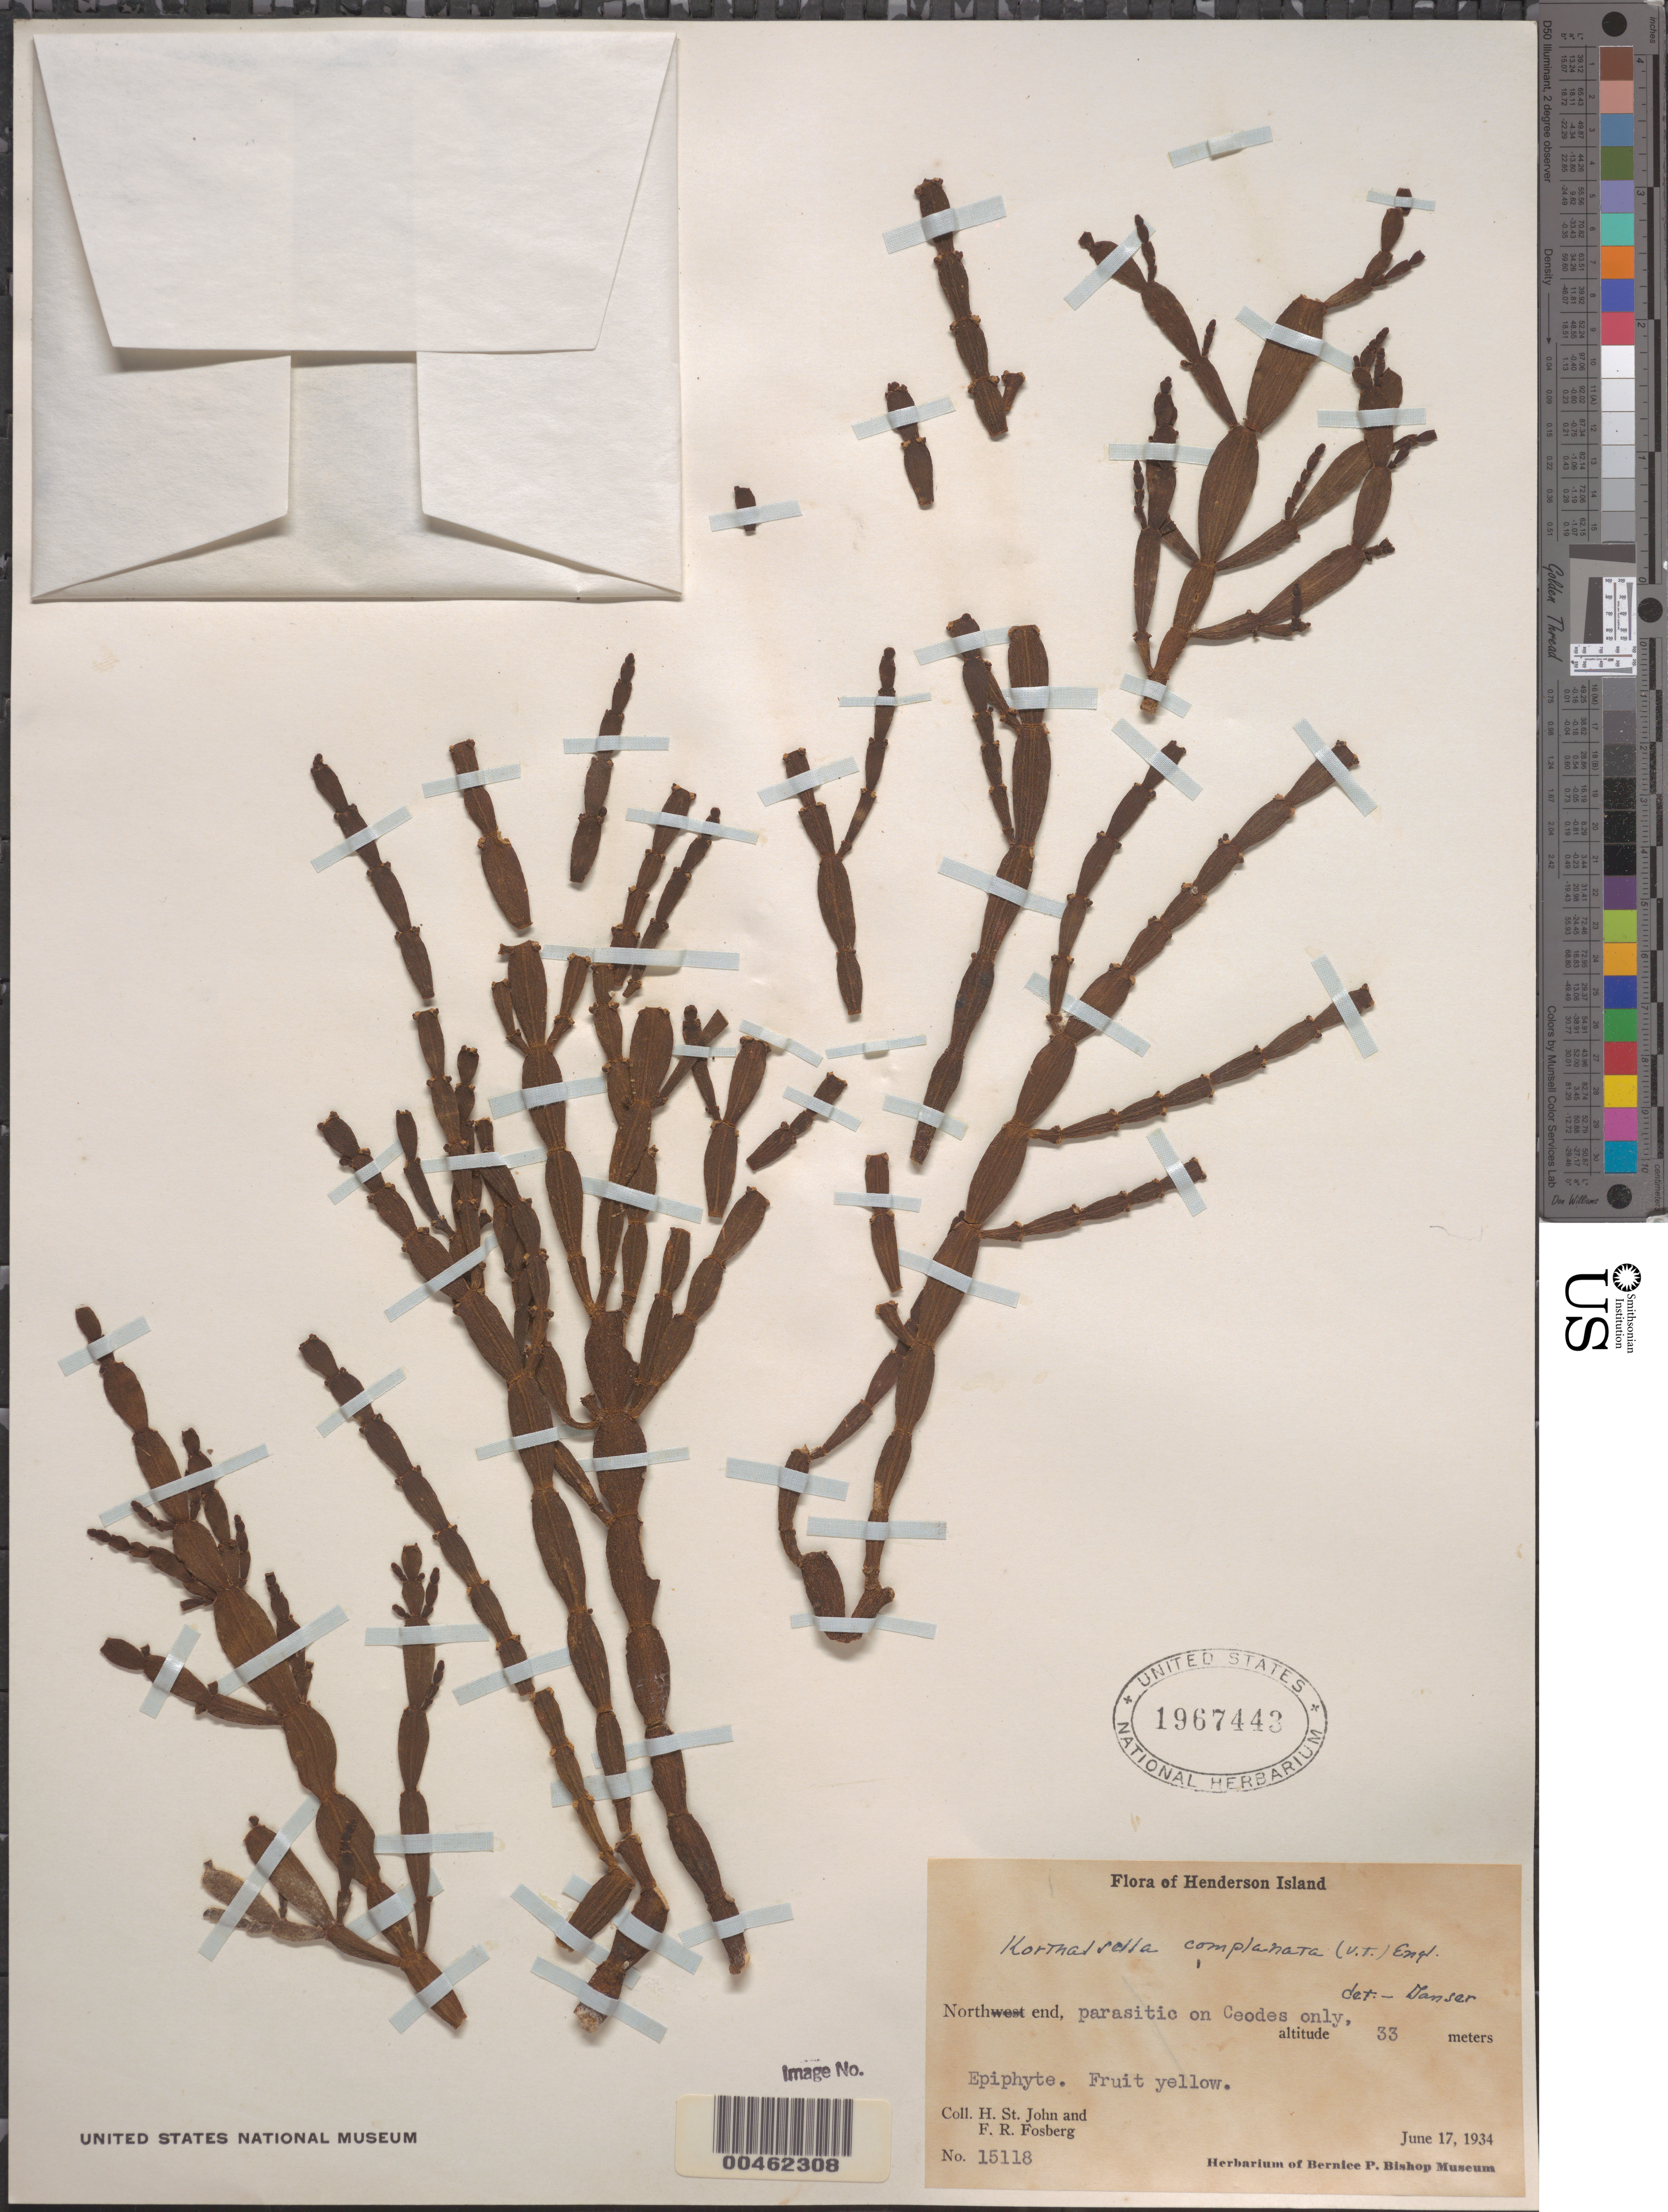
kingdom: Plantae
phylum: Tracheophyta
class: Magnoliopsida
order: Santalales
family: Viscaceae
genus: Korthalsella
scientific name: Korthalsella complanata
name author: (Tiegh.) Engl.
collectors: H. St. John & F. R. Fosberg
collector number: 15118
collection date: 1934-06-17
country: Pitcairn Islands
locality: Henderson Island. North end.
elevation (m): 33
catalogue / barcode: US 1967443